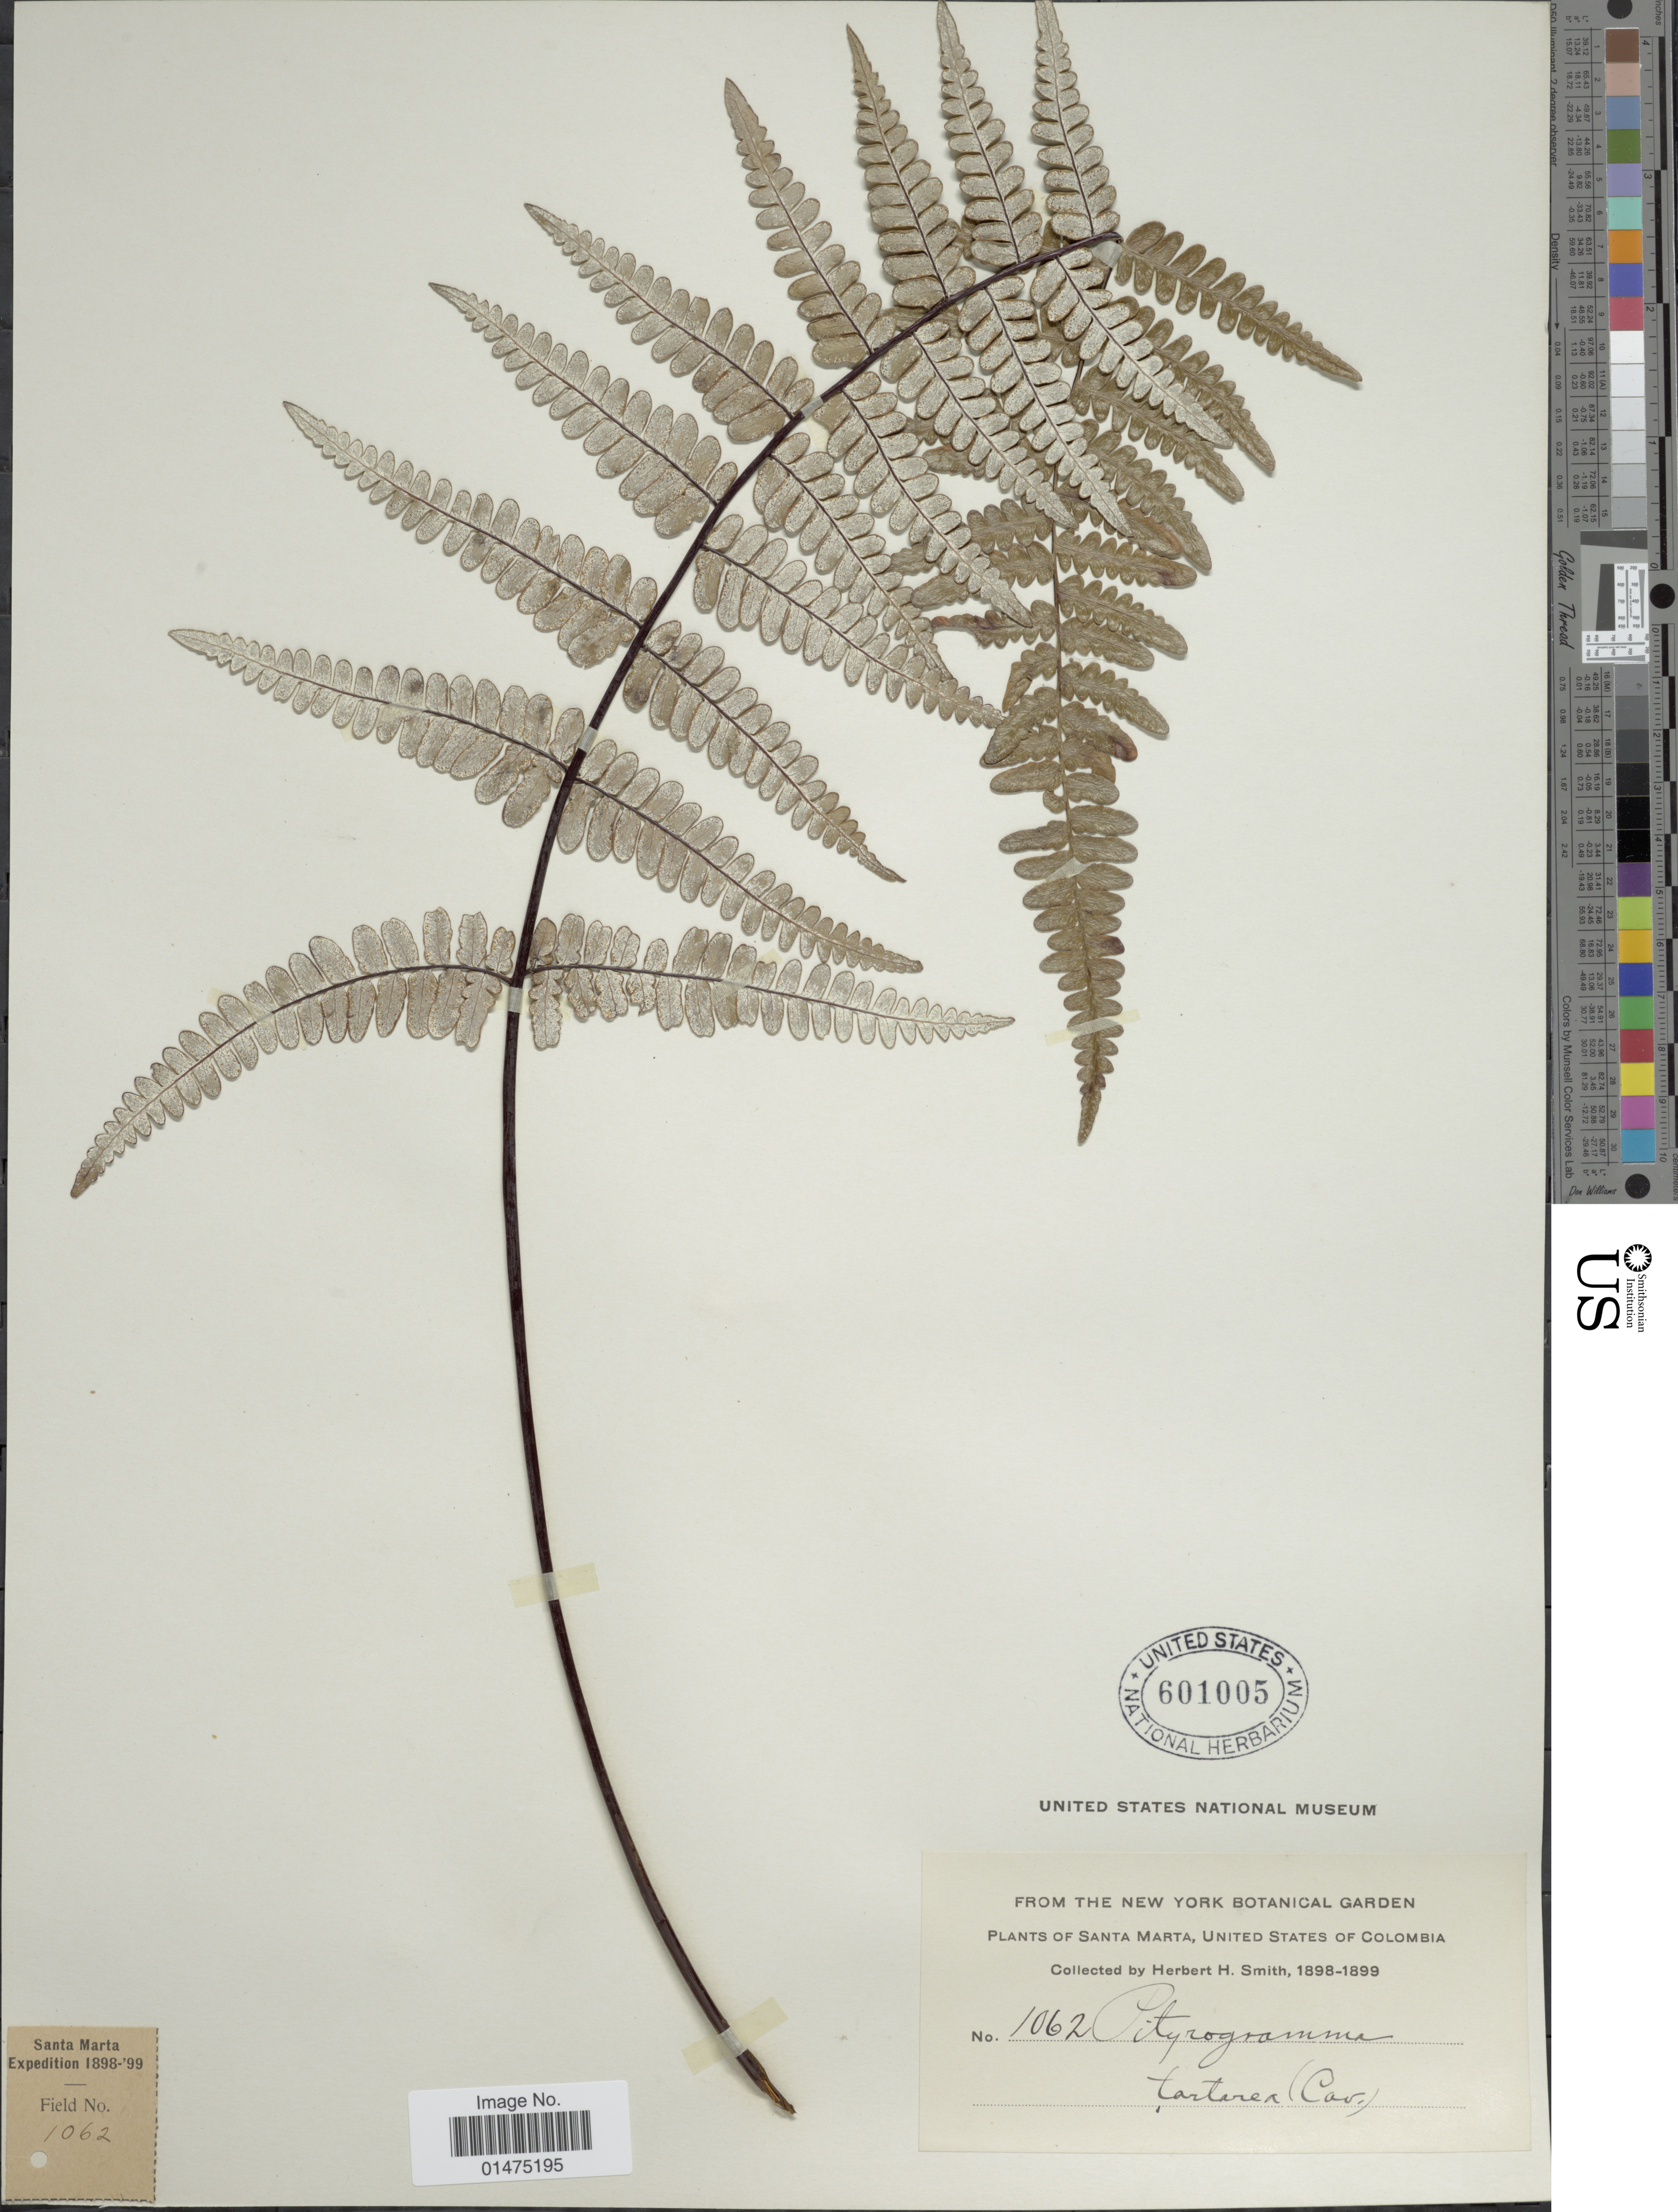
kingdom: Plantae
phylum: Tracheophyta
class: Polypodiopsida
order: Polypodiales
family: Pteridaceae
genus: Pityrogramma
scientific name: Pityrogramma tartarea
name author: (Cav.) Maxon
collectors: Herbert H. Smith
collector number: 1062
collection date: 1895/1899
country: Colombia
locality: Santa Marta, United States of Colombia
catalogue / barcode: US 601005